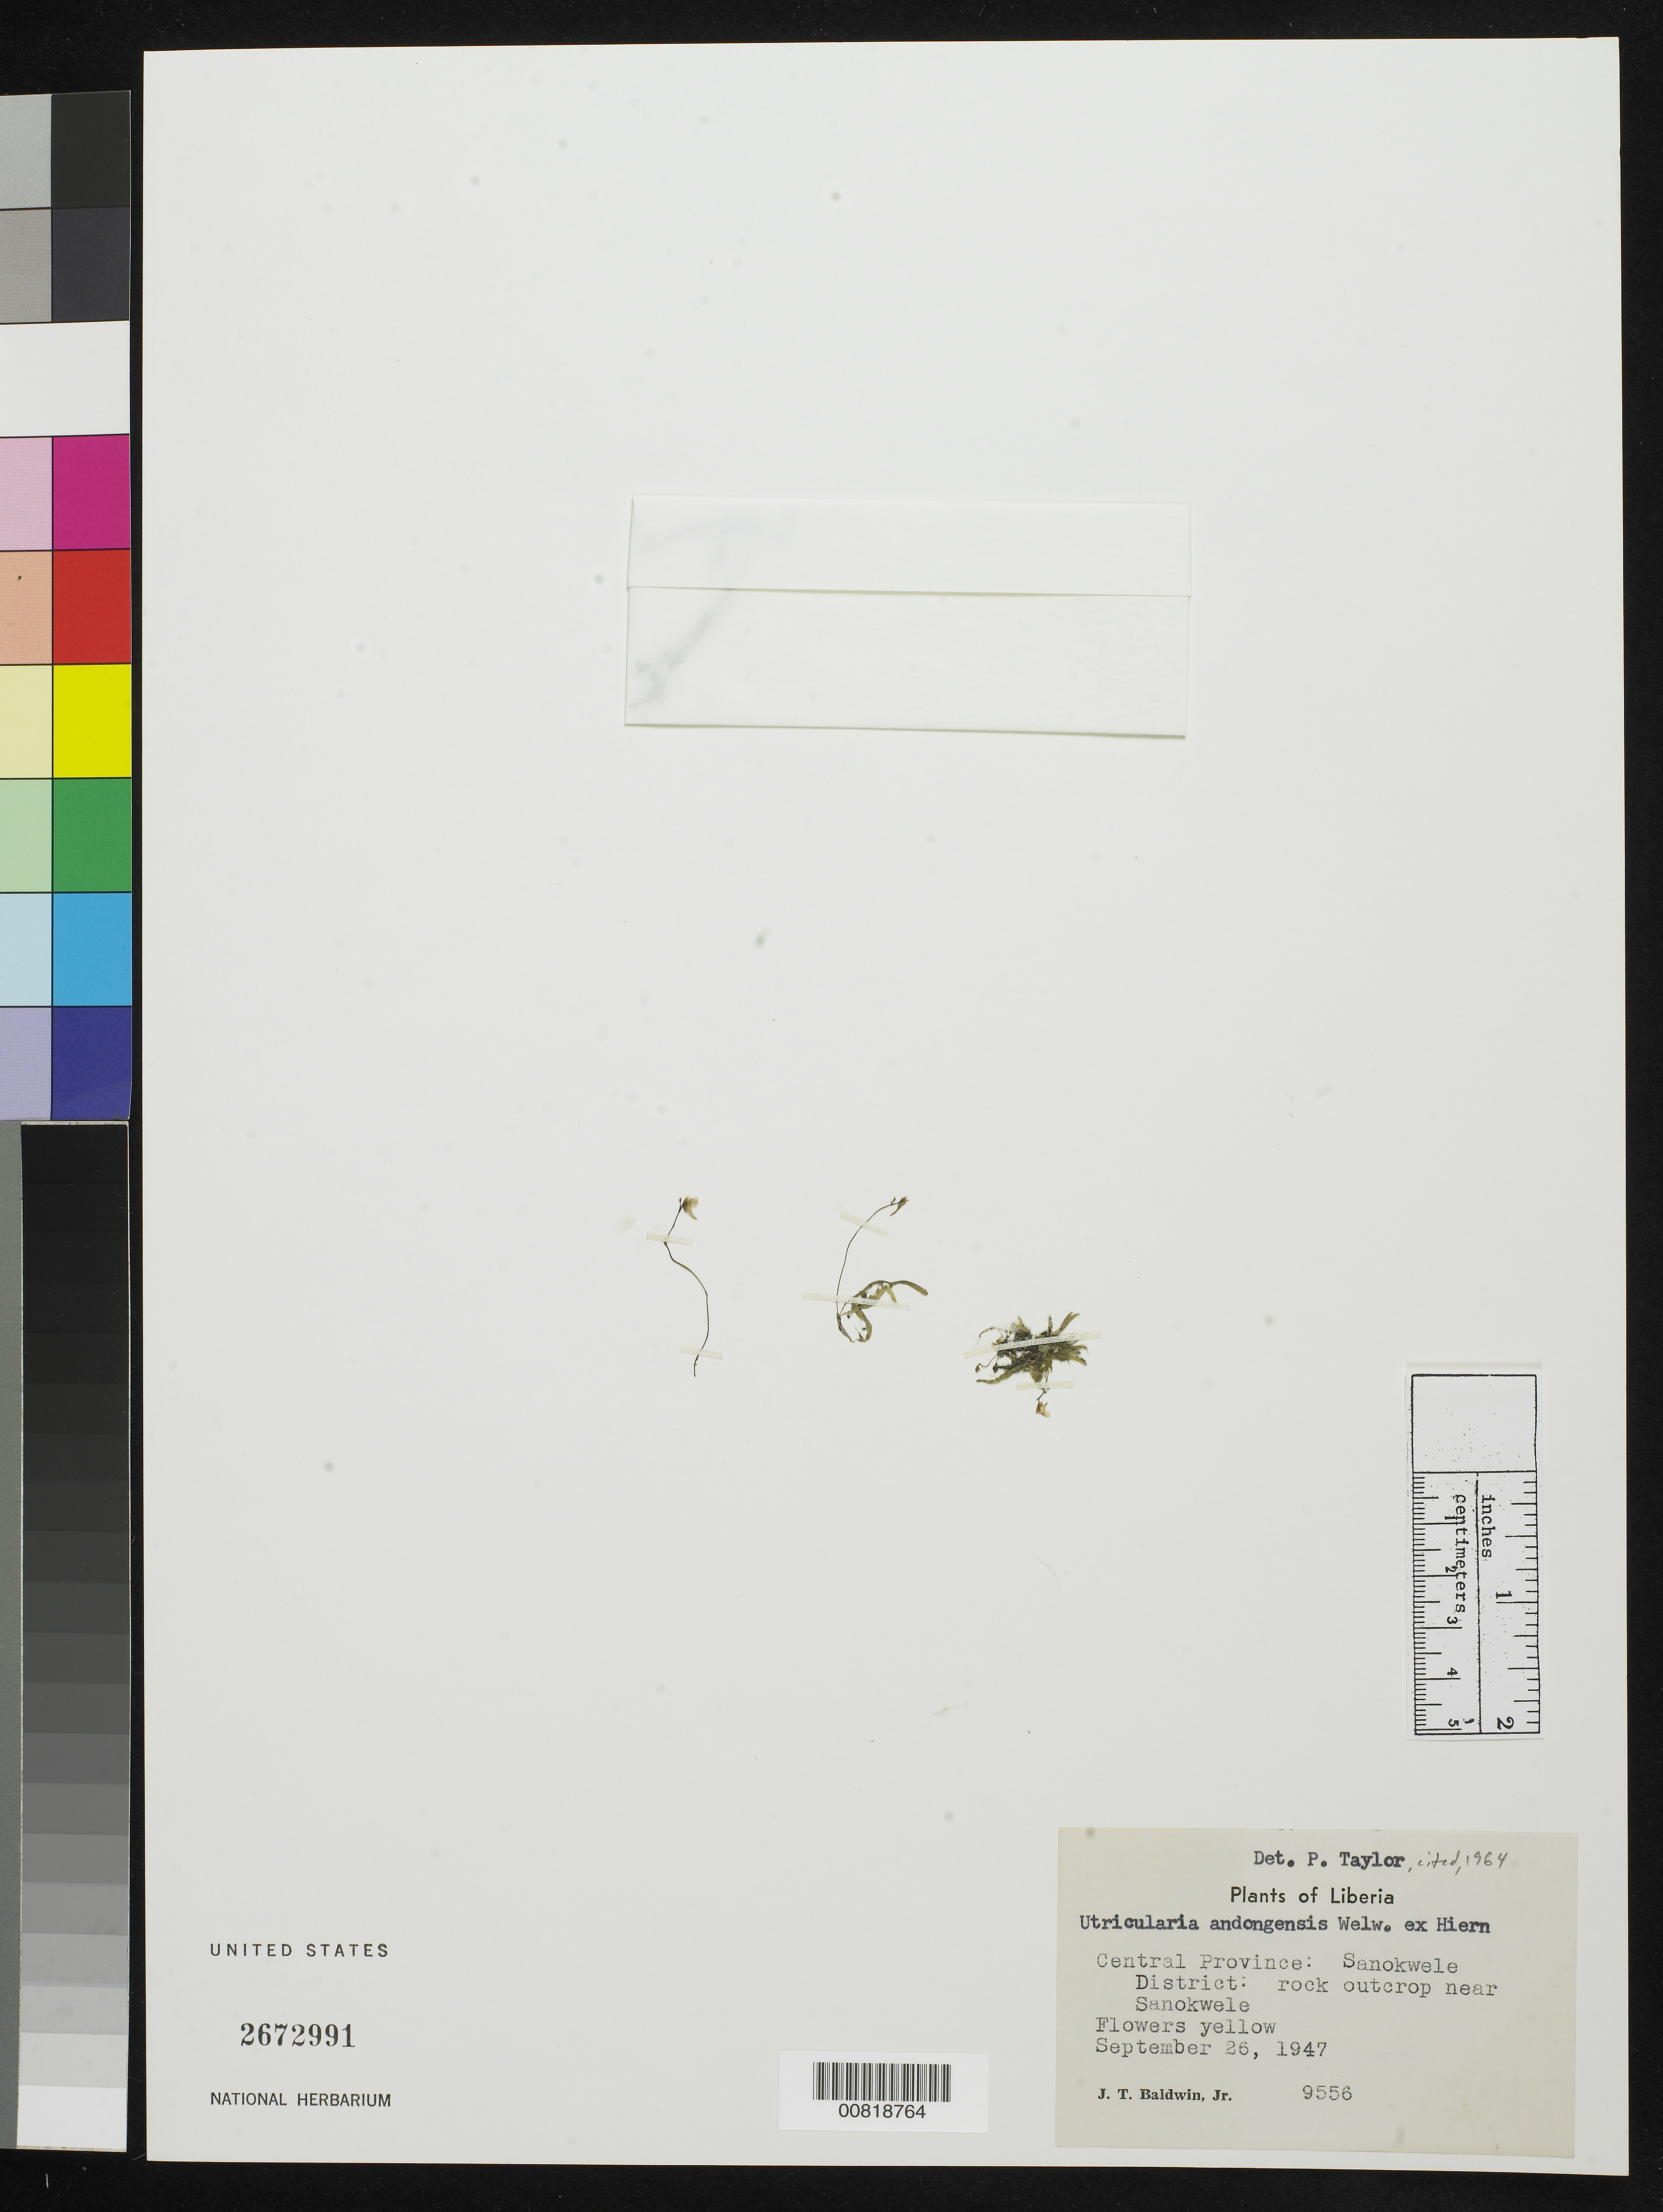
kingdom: Plantae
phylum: Tracheophyta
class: Magnoliopsida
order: Lamiales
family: Lentibulariaceae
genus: Utricularia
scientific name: Utricularia andongensis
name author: Welw. ex Hiern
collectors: J. T. Baldwin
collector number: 9556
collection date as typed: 26 Sep 1947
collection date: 1947-09-26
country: Liberia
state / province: Nimba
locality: Central Province: Sanokwele District, near Sanokwele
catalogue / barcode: US 2672991